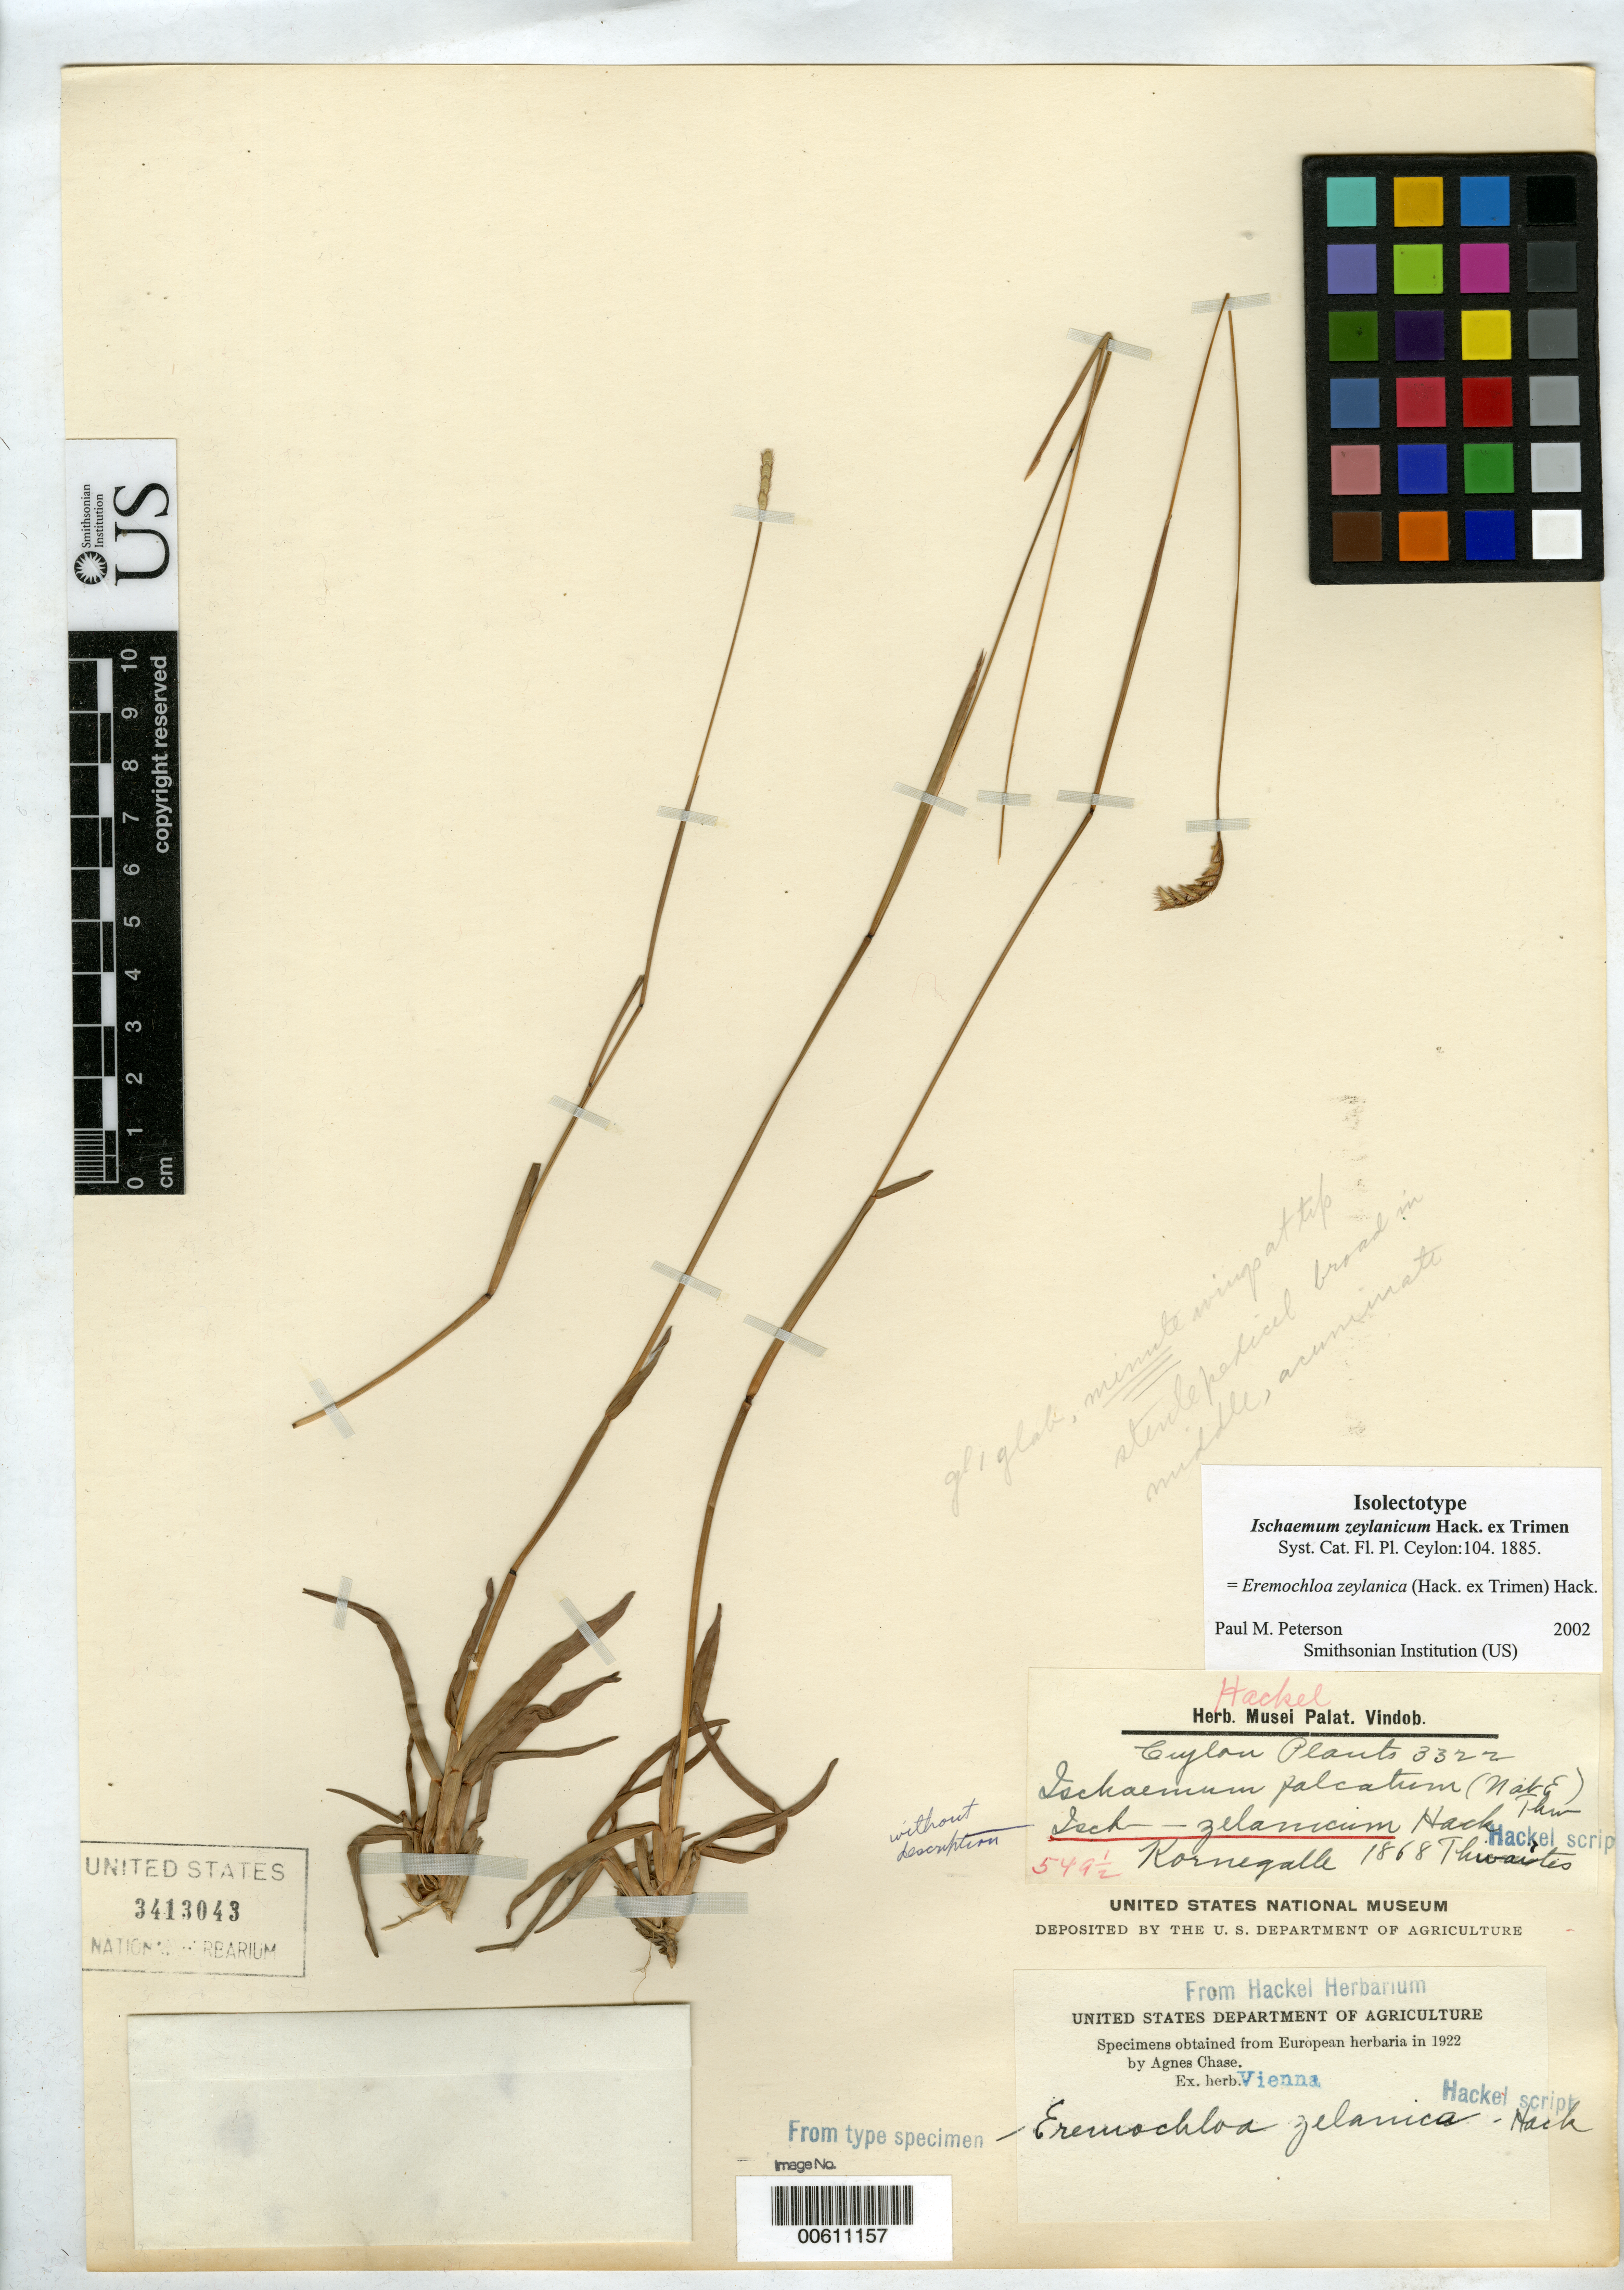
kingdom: Plantae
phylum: Tracheophyta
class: Liliopsida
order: Poales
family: Poaceae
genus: Ischaemum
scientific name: Ischaemum zeylanicum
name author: Hack. ex Trimen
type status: Isolectotype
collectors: G. H. K. Thwaites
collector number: C.P. 3322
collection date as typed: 1868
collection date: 1868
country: Sri Lanka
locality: Kornegalle.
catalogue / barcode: US 3413043